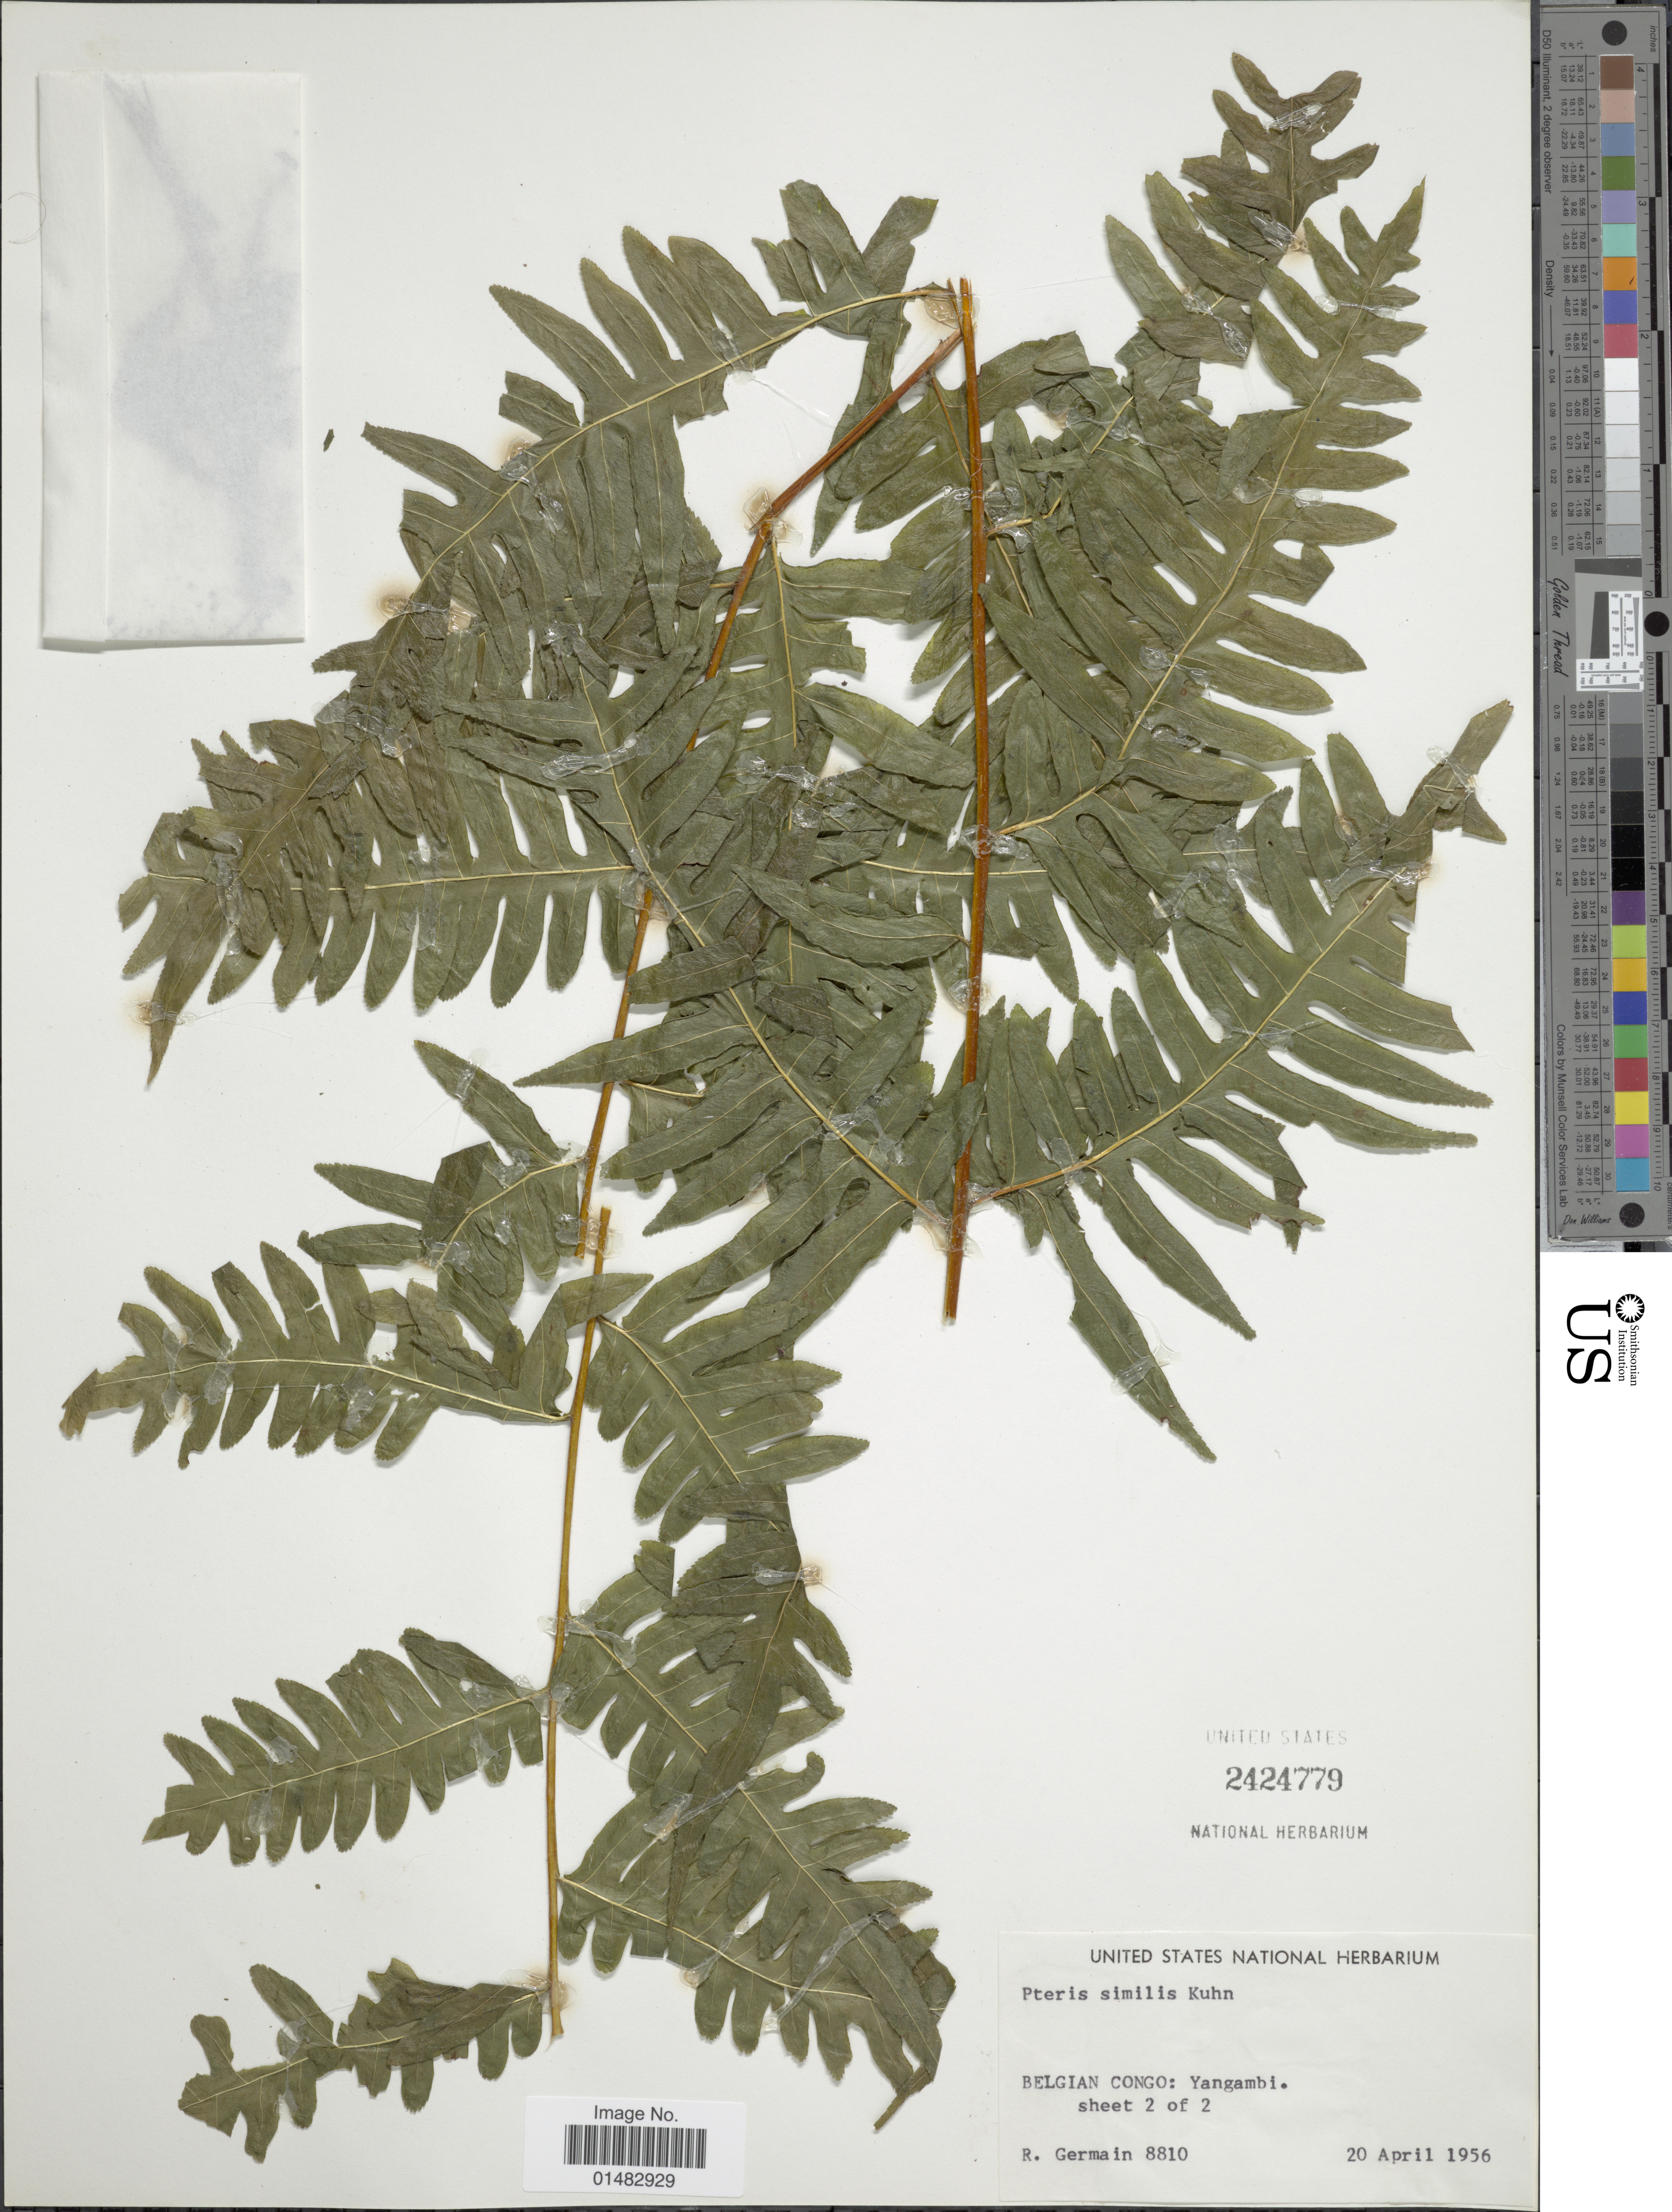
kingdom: Plantae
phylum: Tracheophyta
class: Polypodiopsida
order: Polypodiales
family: Pteridaceae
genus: Pteris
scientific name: Pteris similis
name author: Kuhn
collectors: R. Germain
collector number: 8810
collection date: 1956-04-20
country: Congo, Democratic Republic of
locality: Yangambi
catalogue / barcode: US 2424779